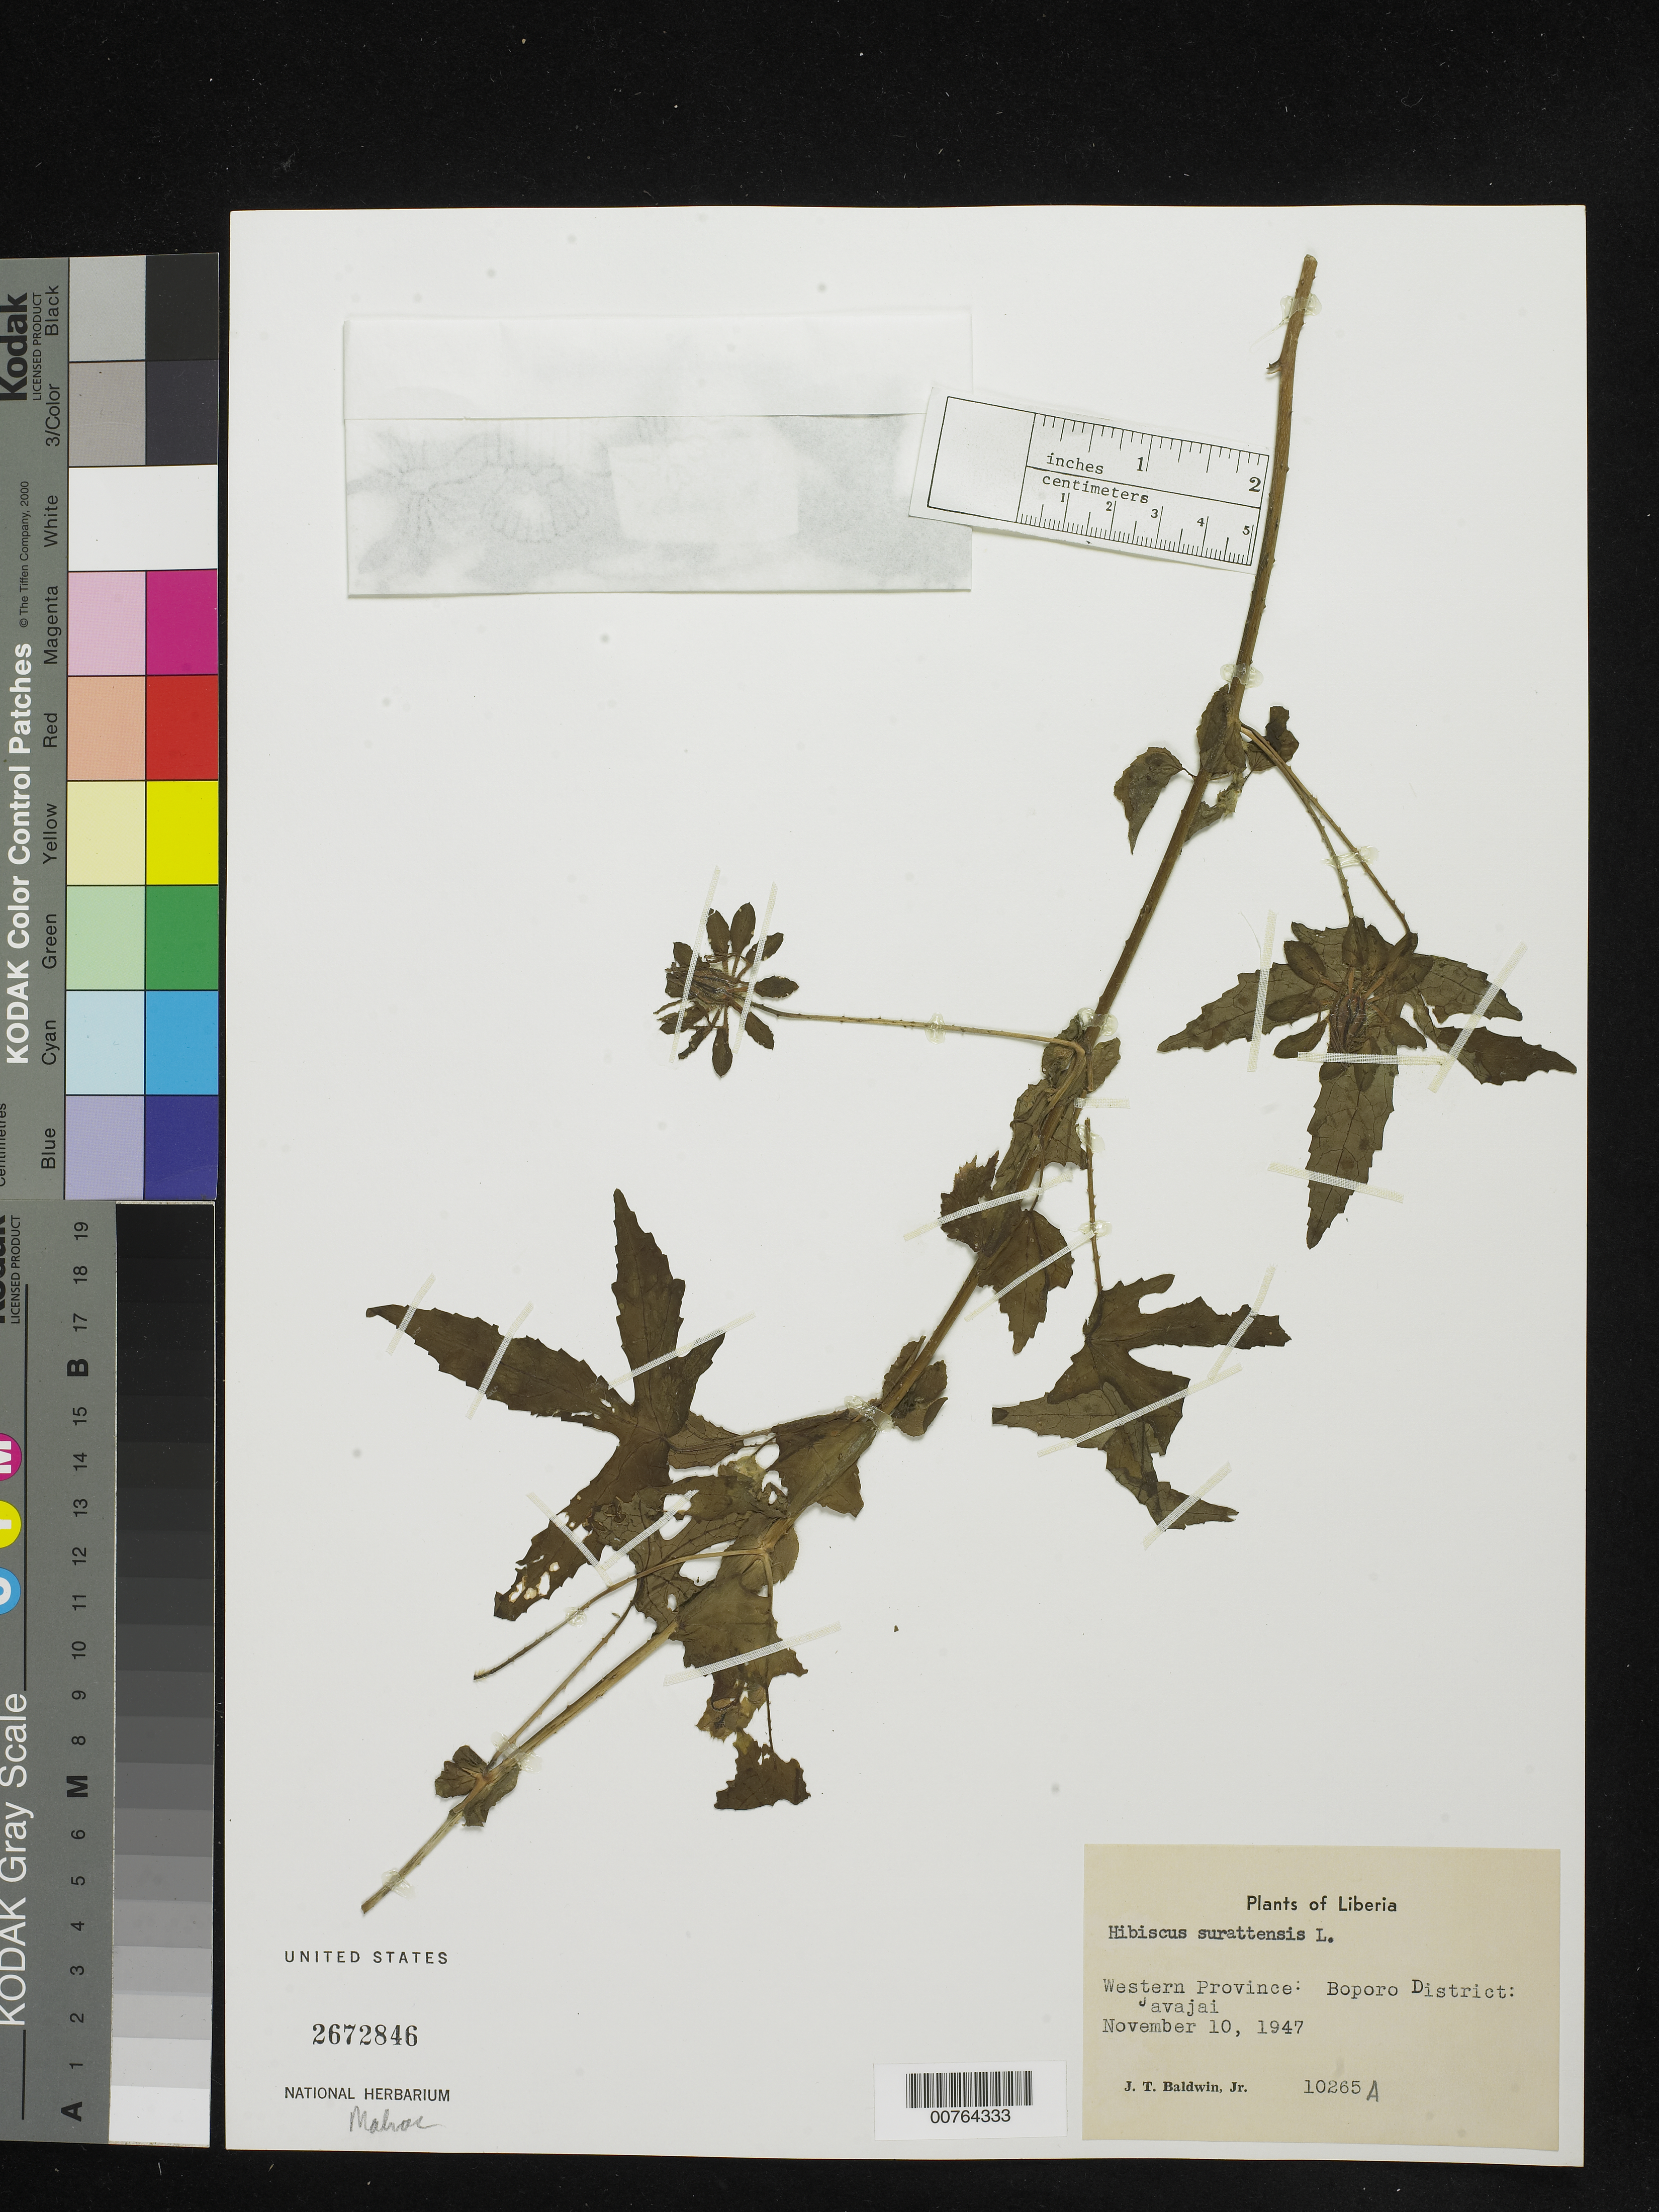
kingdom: Plantae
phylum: Tracheophyta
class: Magnoliopsida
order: Malvales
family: Malvaceae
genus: Sabdariffa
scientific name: Sabdariffa surattensis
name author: (L.) M.M. Hanes & R.L. Barrett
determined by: Dorr, Laurence J., Curator (BOT), Smithsonian Institution - National Museum of Natural History (UNITED STATES)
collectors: J. T. Baldwin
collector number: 10265A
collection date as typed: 10 Nov 1947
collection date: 1947-11-10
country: Liberia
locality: Western Province: Boporo District: Javajai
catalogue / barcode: US 2672846